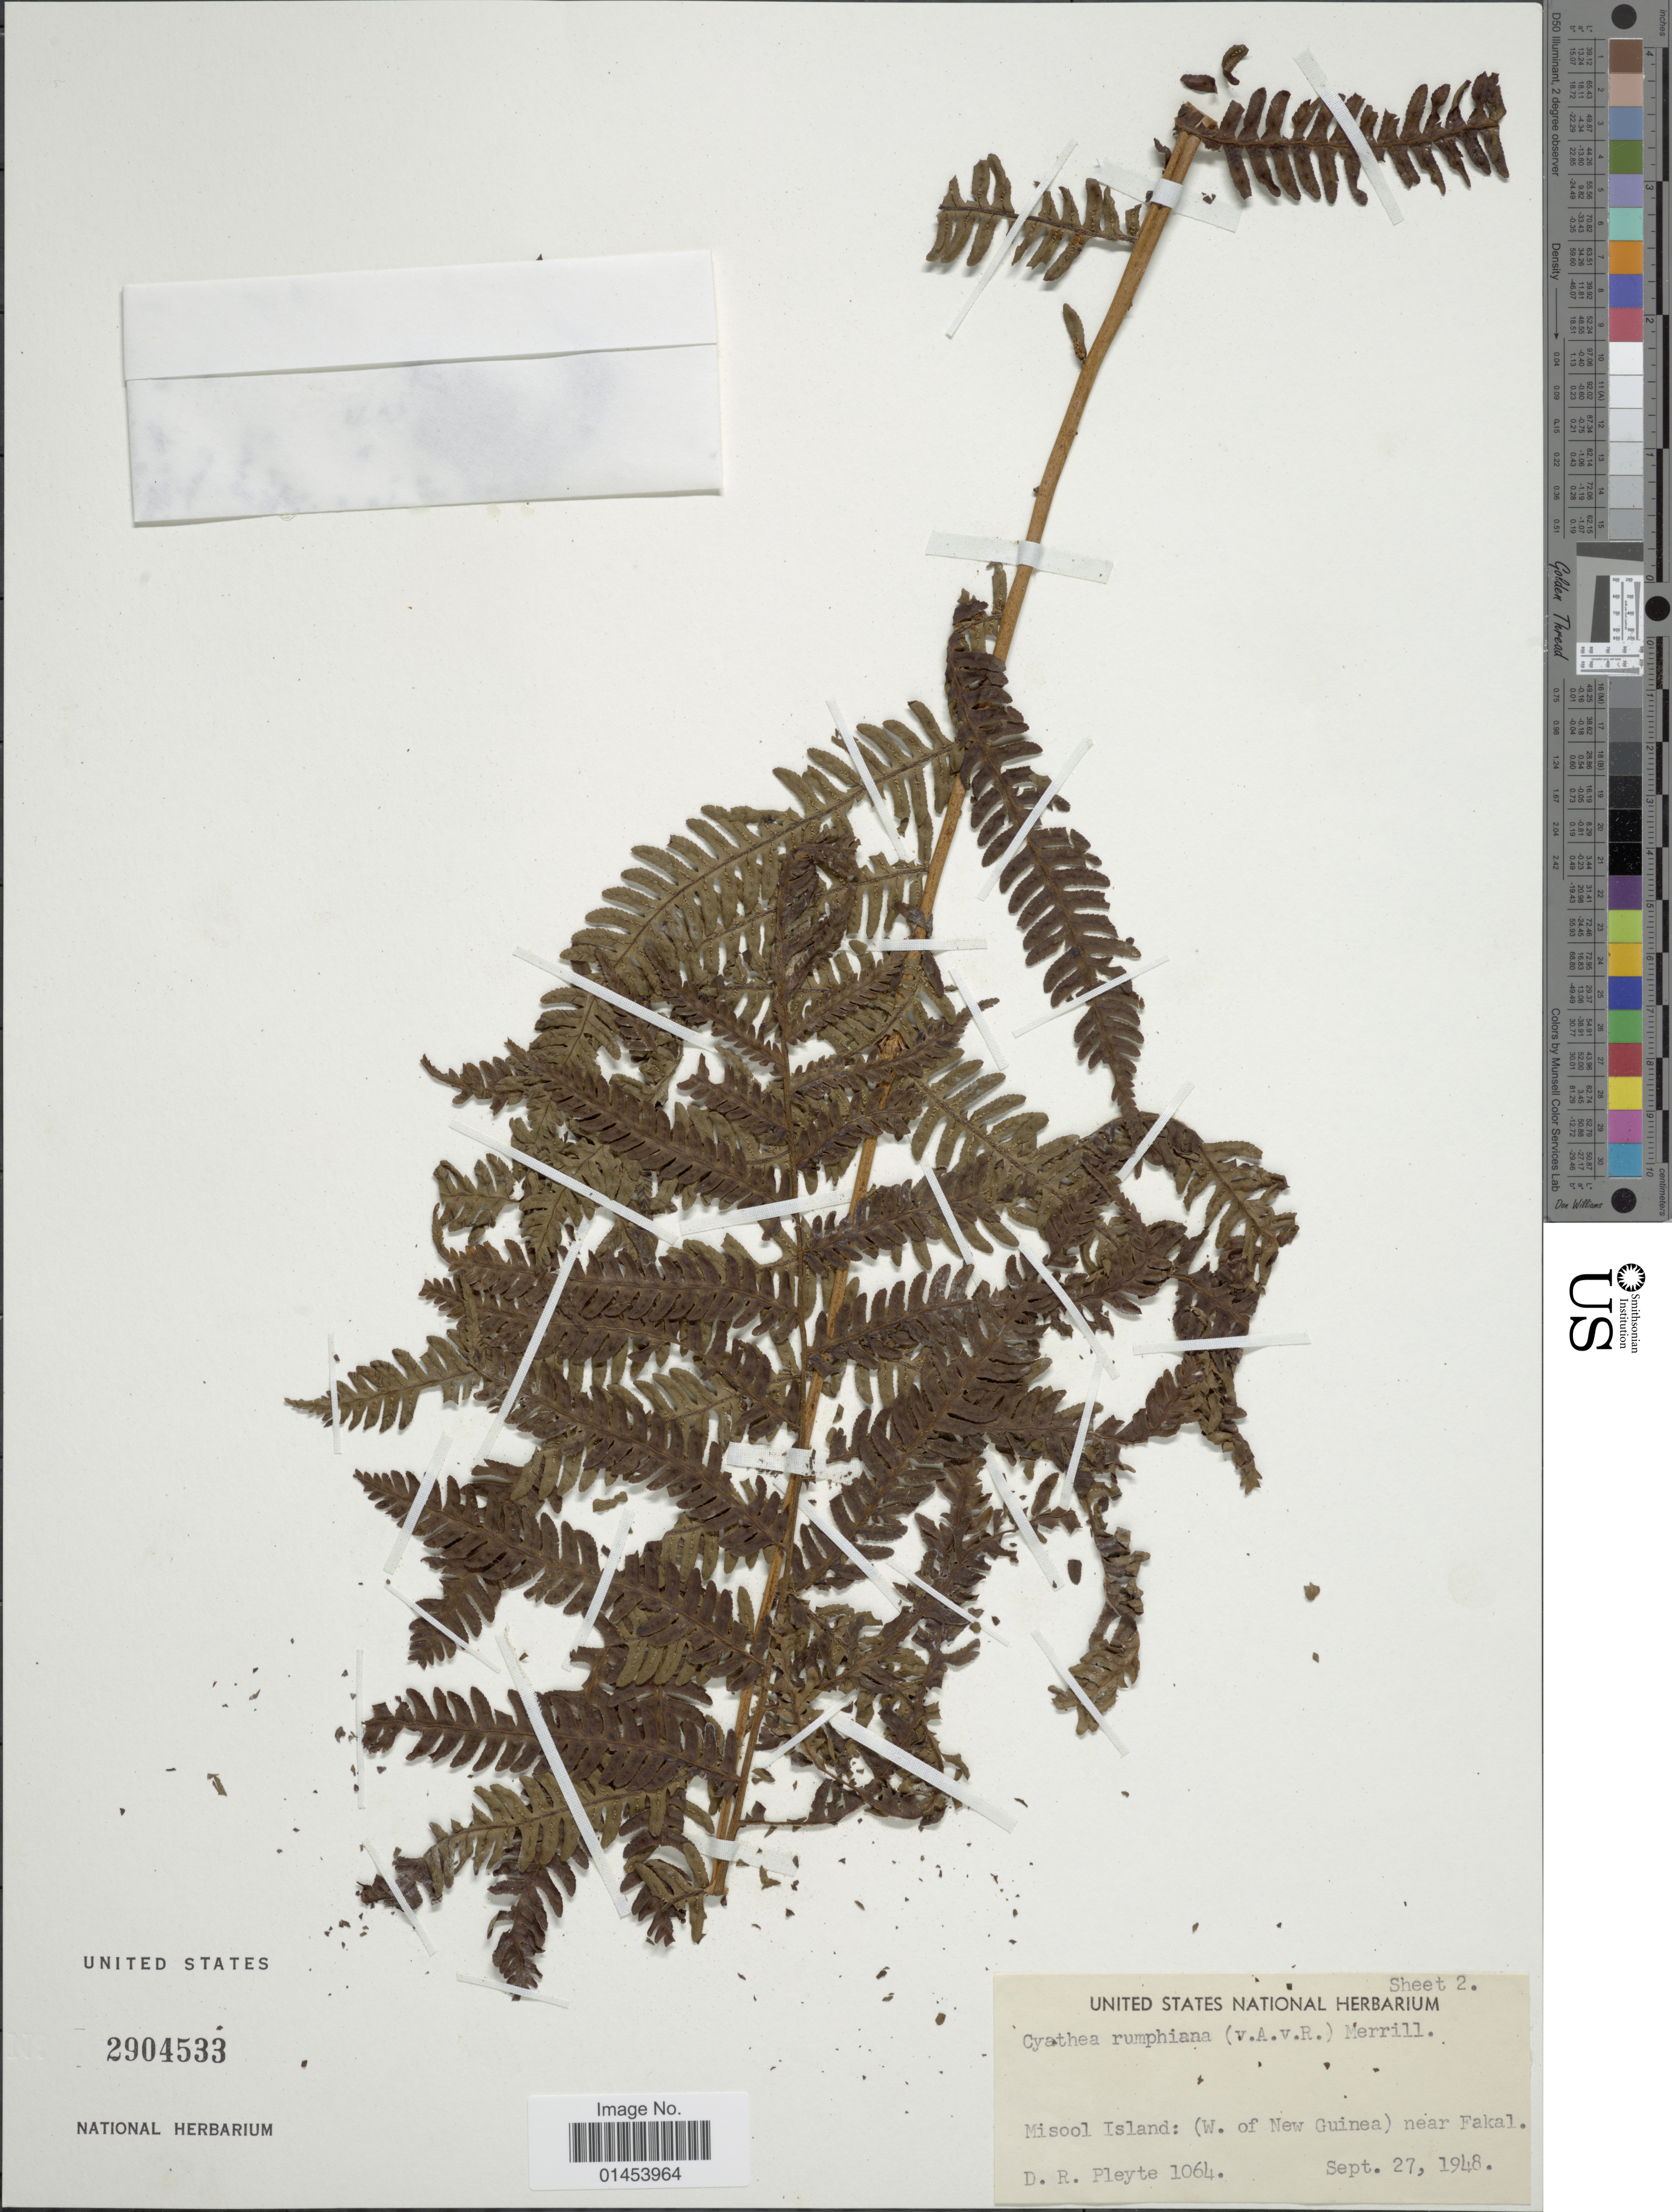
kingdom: Plantae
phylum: Tracheophyta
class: Polypodiopsida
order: Cyatheales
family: Cyatheaceae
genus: Cyathea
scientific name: Cyathea rumphiana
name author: (Alderw.) Merr.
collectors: D. Pleyte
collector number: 1064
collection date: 1948-09-27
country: Indonesia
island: New Guinea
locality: Misool Island: (W. of New Guinea) near Fakal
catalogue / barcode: US 2904533